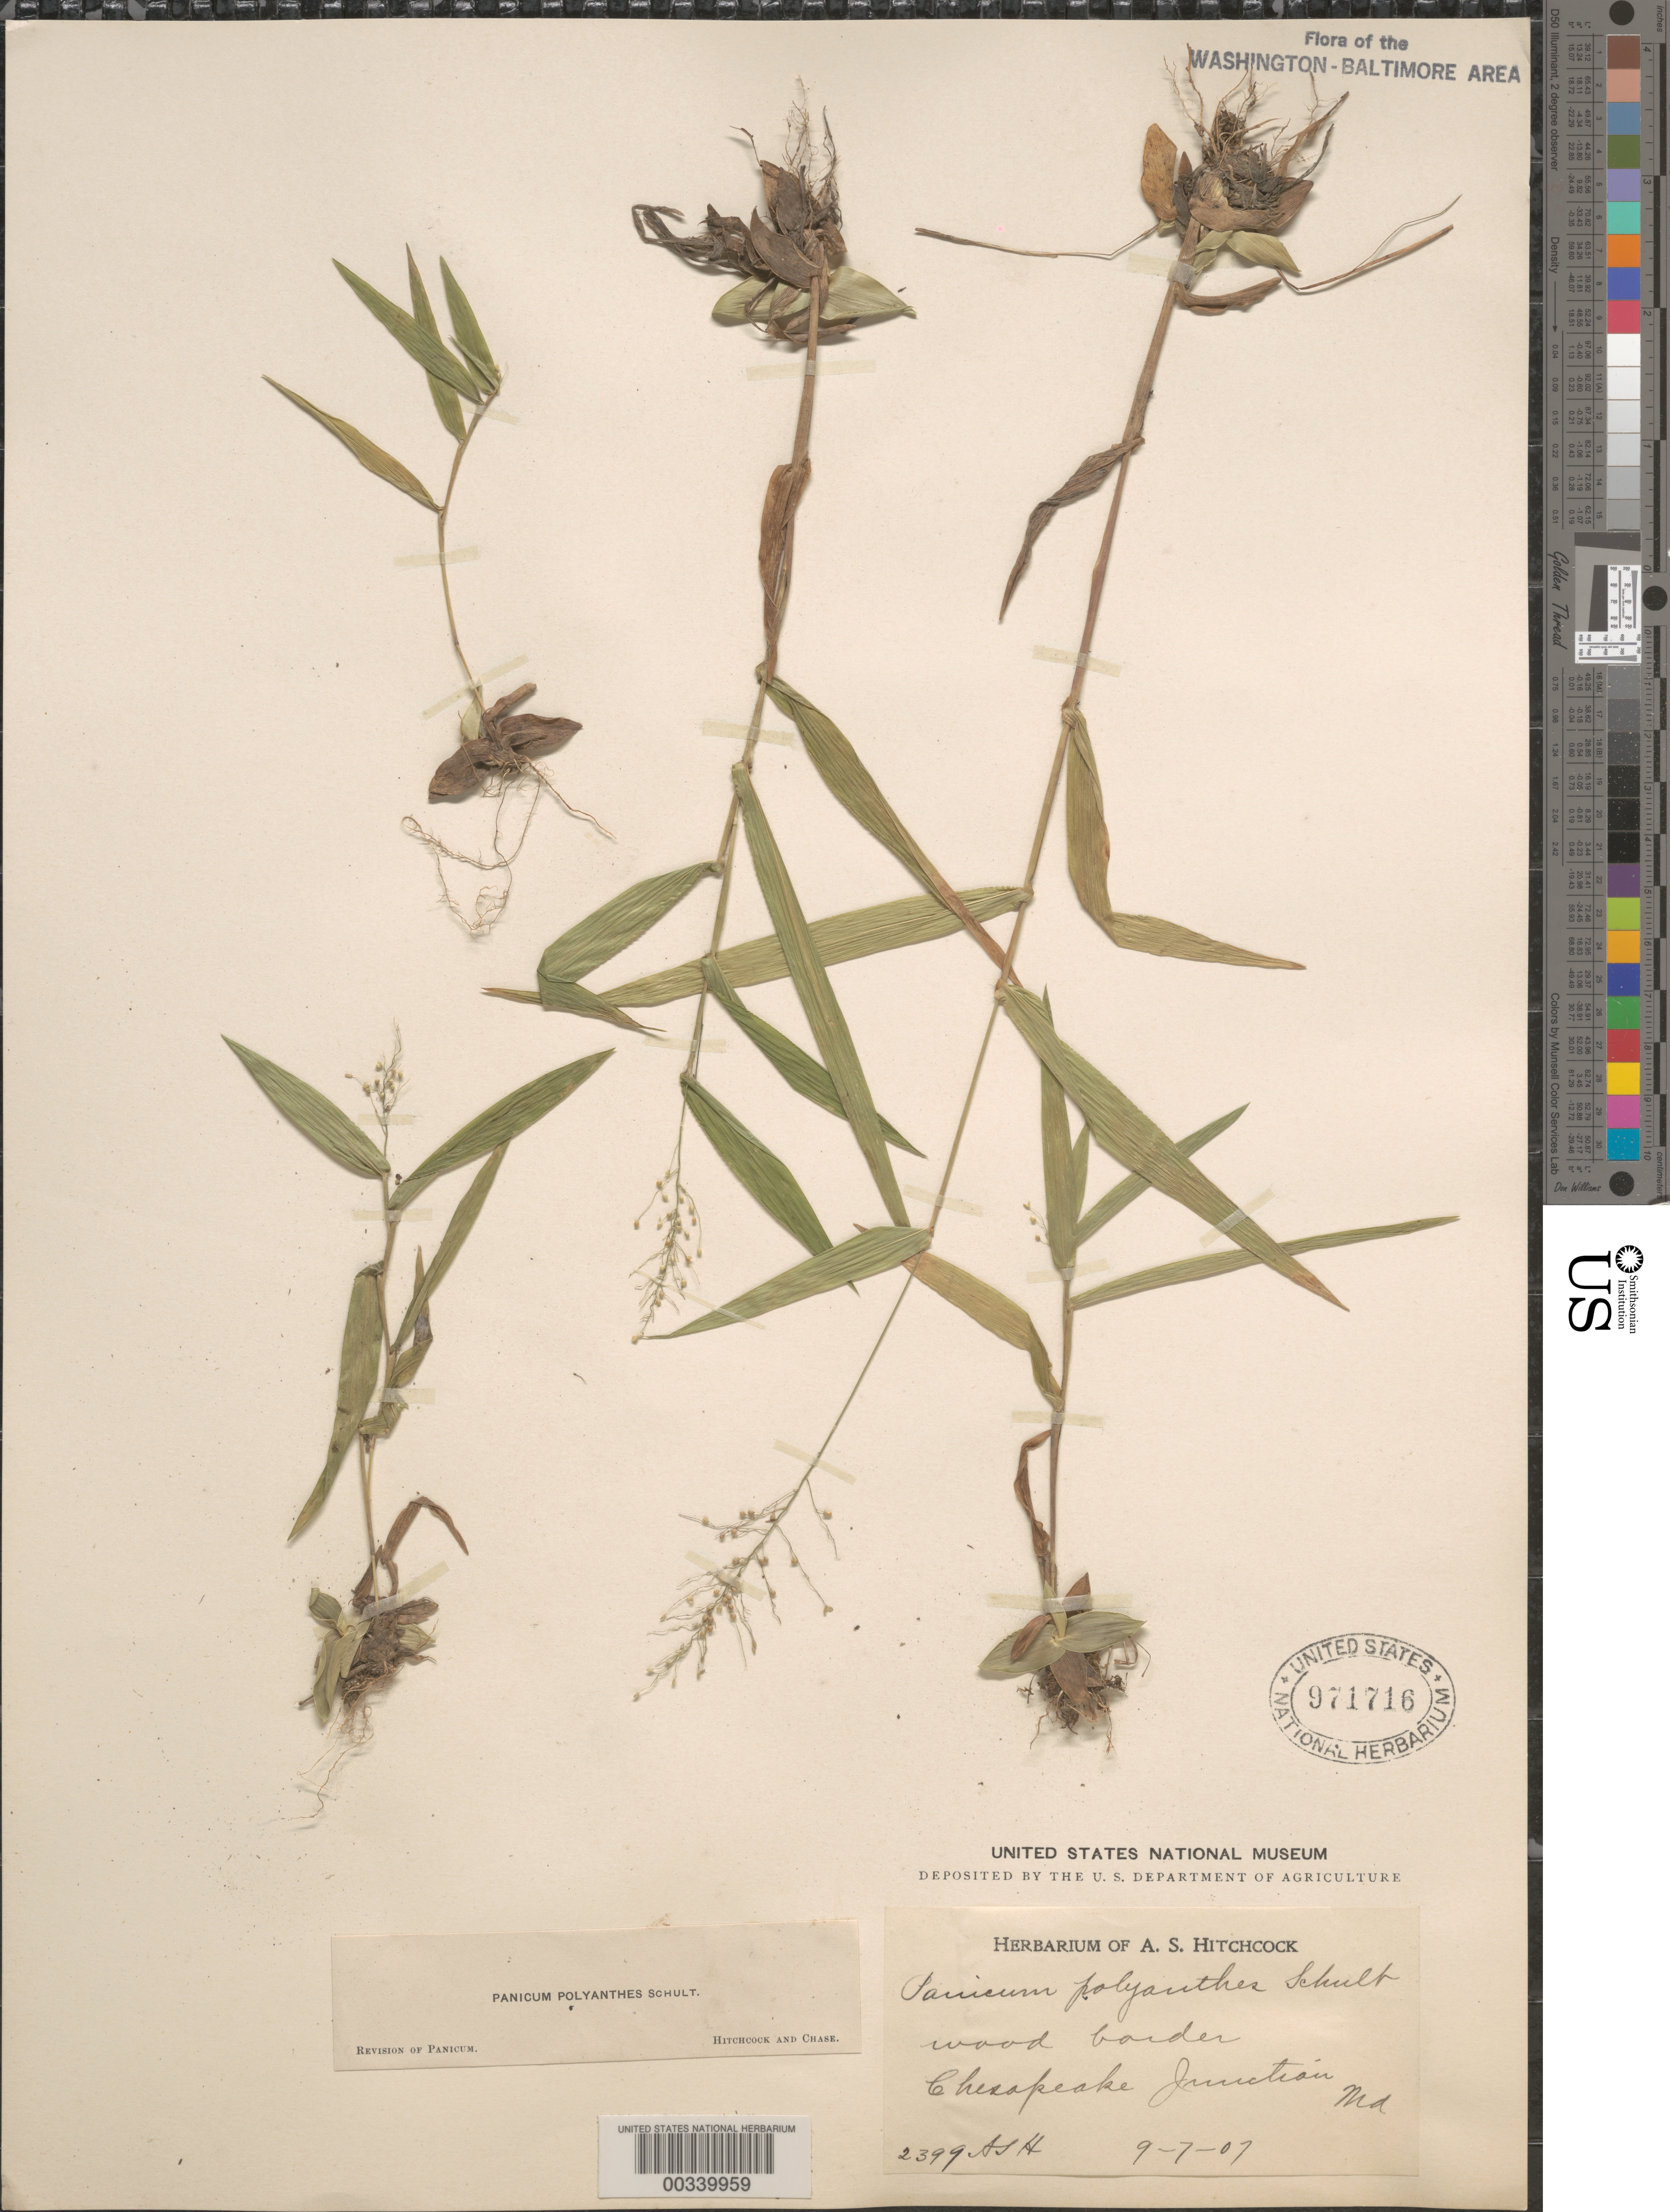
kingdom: Plantae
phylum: Tracheophyta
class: Liliopsida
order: Poales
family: Poaceae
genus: Dichanthelium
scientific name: Dichanthelium sphaerocarpon var. isophyllum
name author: (Scribn.) Gould & C.A. Clark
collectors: A. S. Hitchcock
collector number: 2399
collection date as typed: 07 Sep 1907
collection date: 1907-09-07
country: United States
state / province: Maryland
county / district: Prince George's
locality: Chesapeake Junction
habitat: Wood border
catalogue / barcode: US 971716